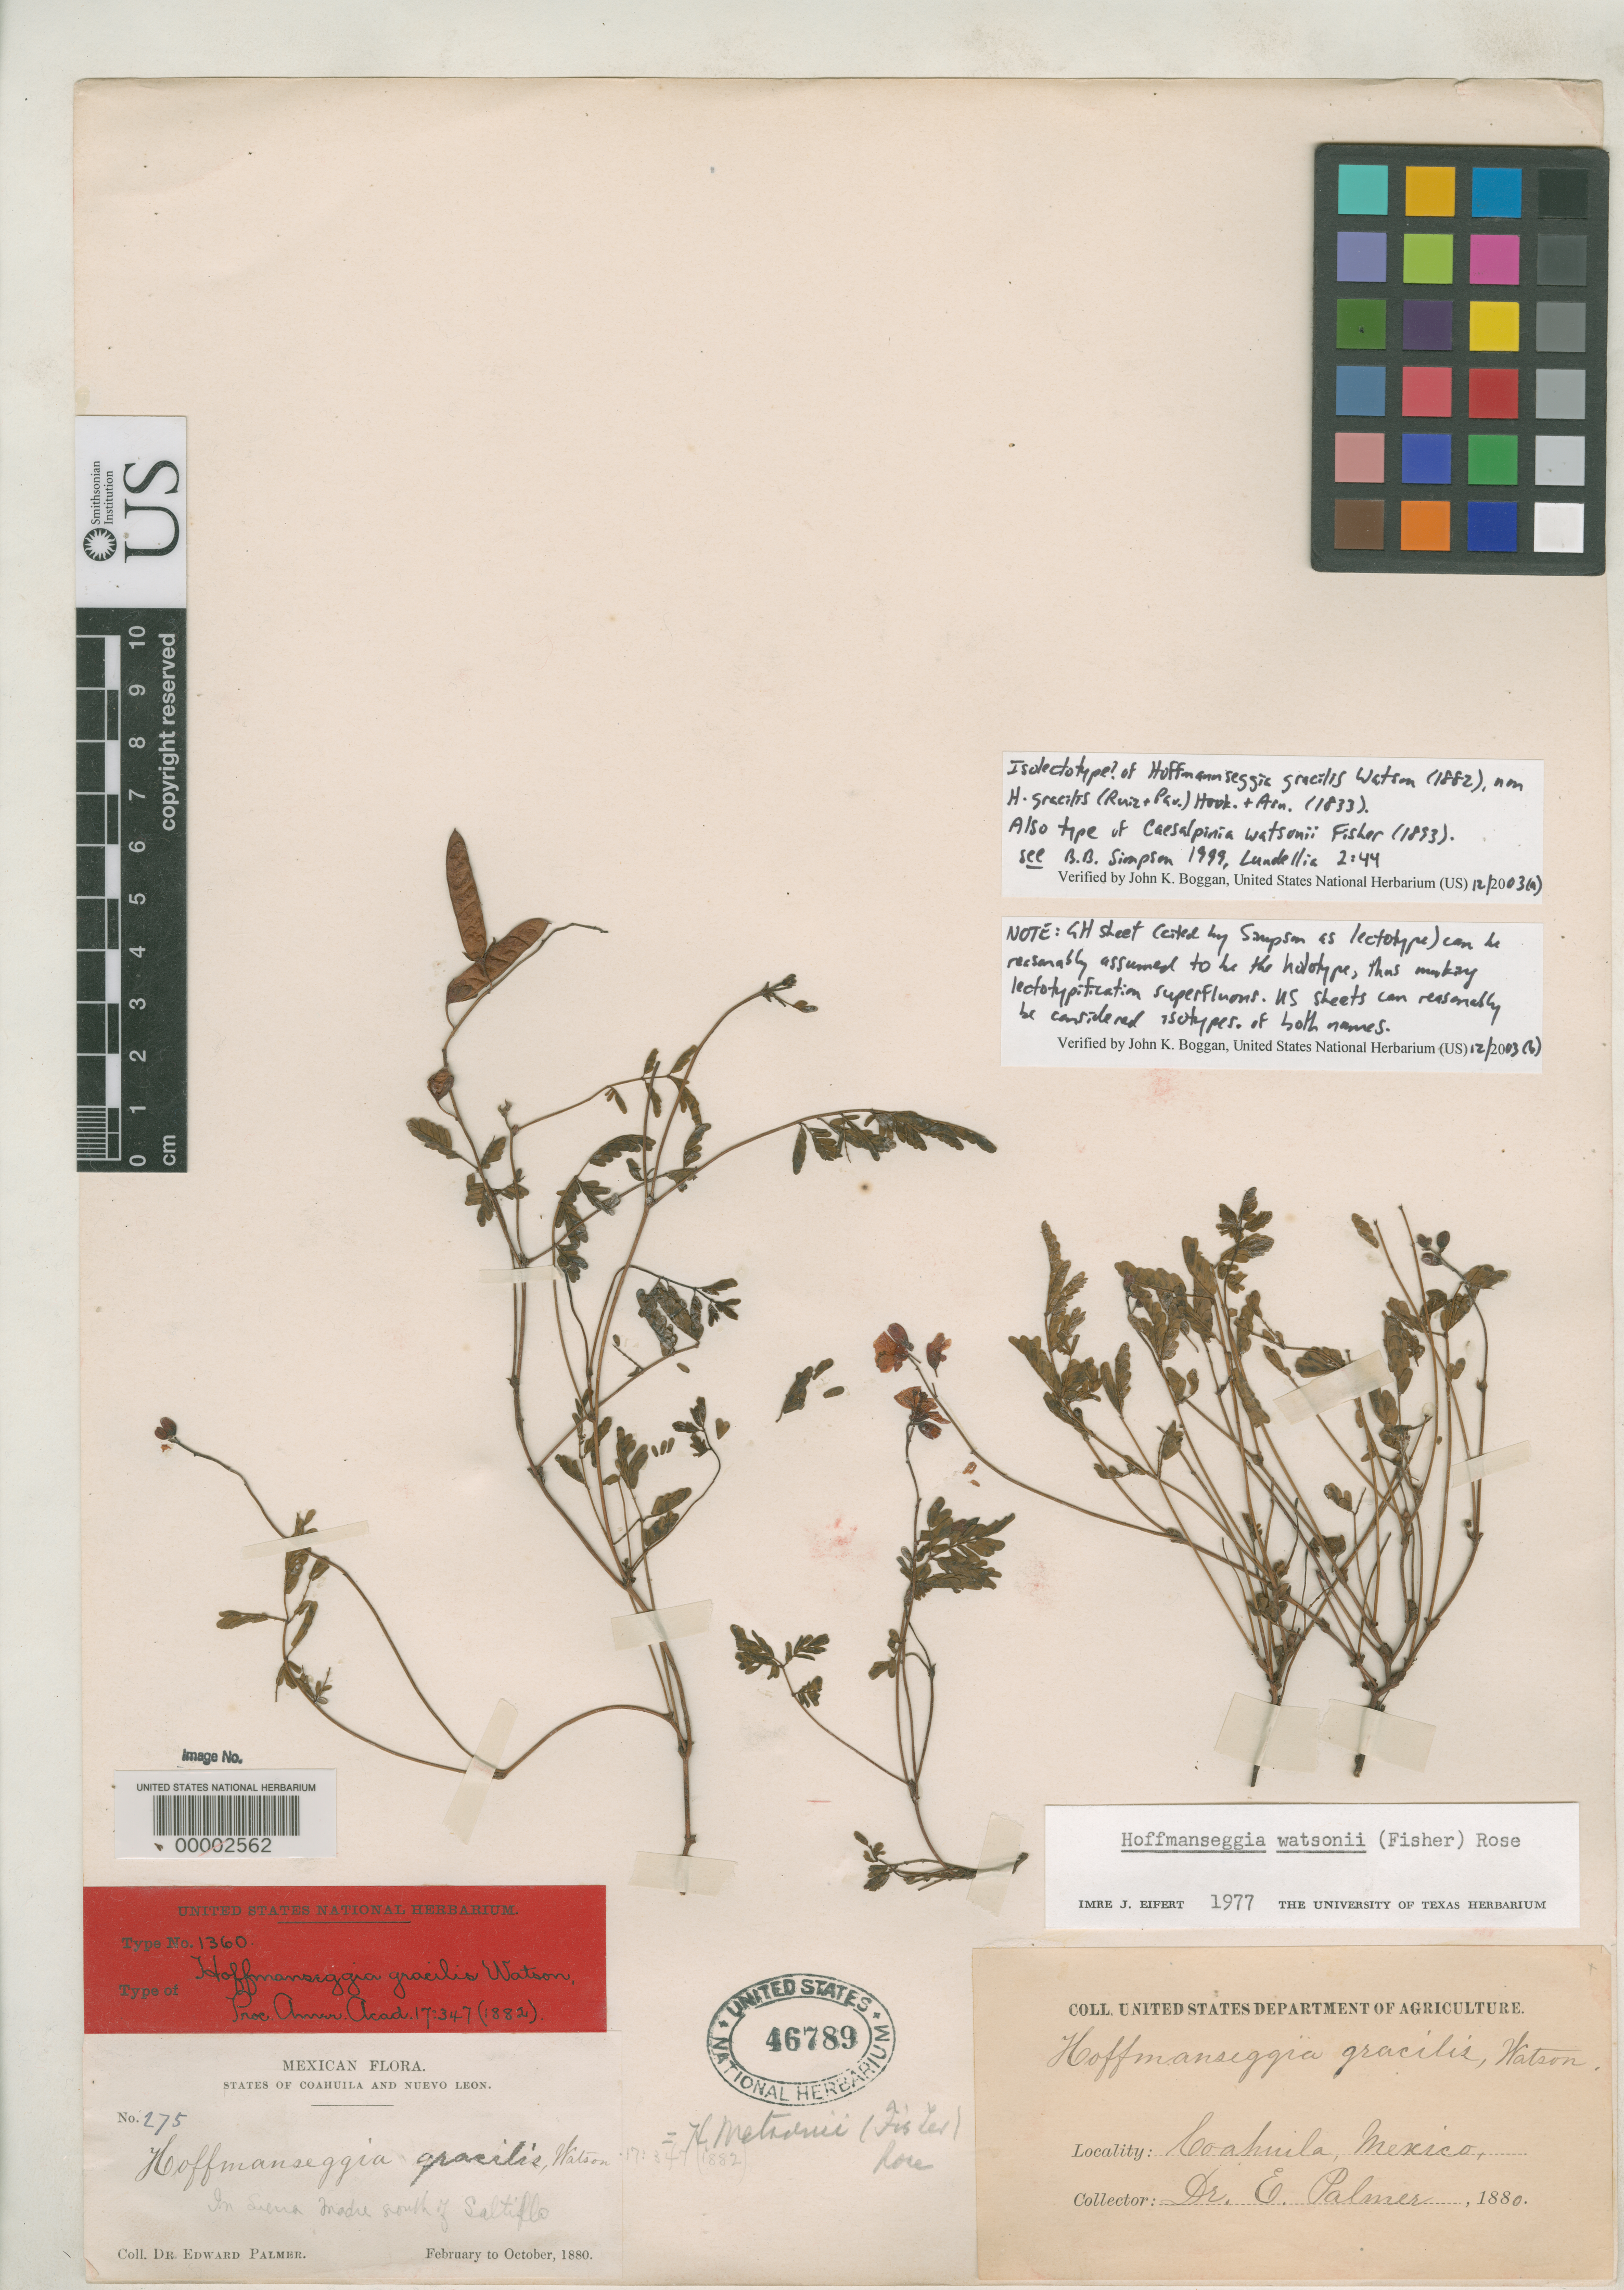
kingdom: Plantae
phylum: Tracheophyta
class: Magnoliopsida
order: Fabales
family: Fabaceae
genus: Hoffmannseggia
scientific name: Hoffmannseggia gracilis S. Watson, nom. illeg.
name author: S. Watson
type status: Isotype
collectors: E. Palmer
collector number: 275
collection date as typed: Feb 1880 to -- Oct 1880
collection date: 1880-02/1880-10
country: Mexico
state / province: Coahuila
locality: Sierra Madre, S of Saltillo.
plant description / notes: Protologue cites a single collection and the single duplicate at GH can reasonably be considered to be the holotype, and US duplicates isotypes. "Lectotype" at GH acc. to B. B. Simpson (1999, Lundellia 2: 44), attributed to Fisher (1892, incorrectly cited as 1893) but Fisher cited single collection (as in protologue) with "type" at several herbaria.; Other US dup. (USNH 942379) gives collection date as July 25 to August 1.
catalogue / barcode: US 46789